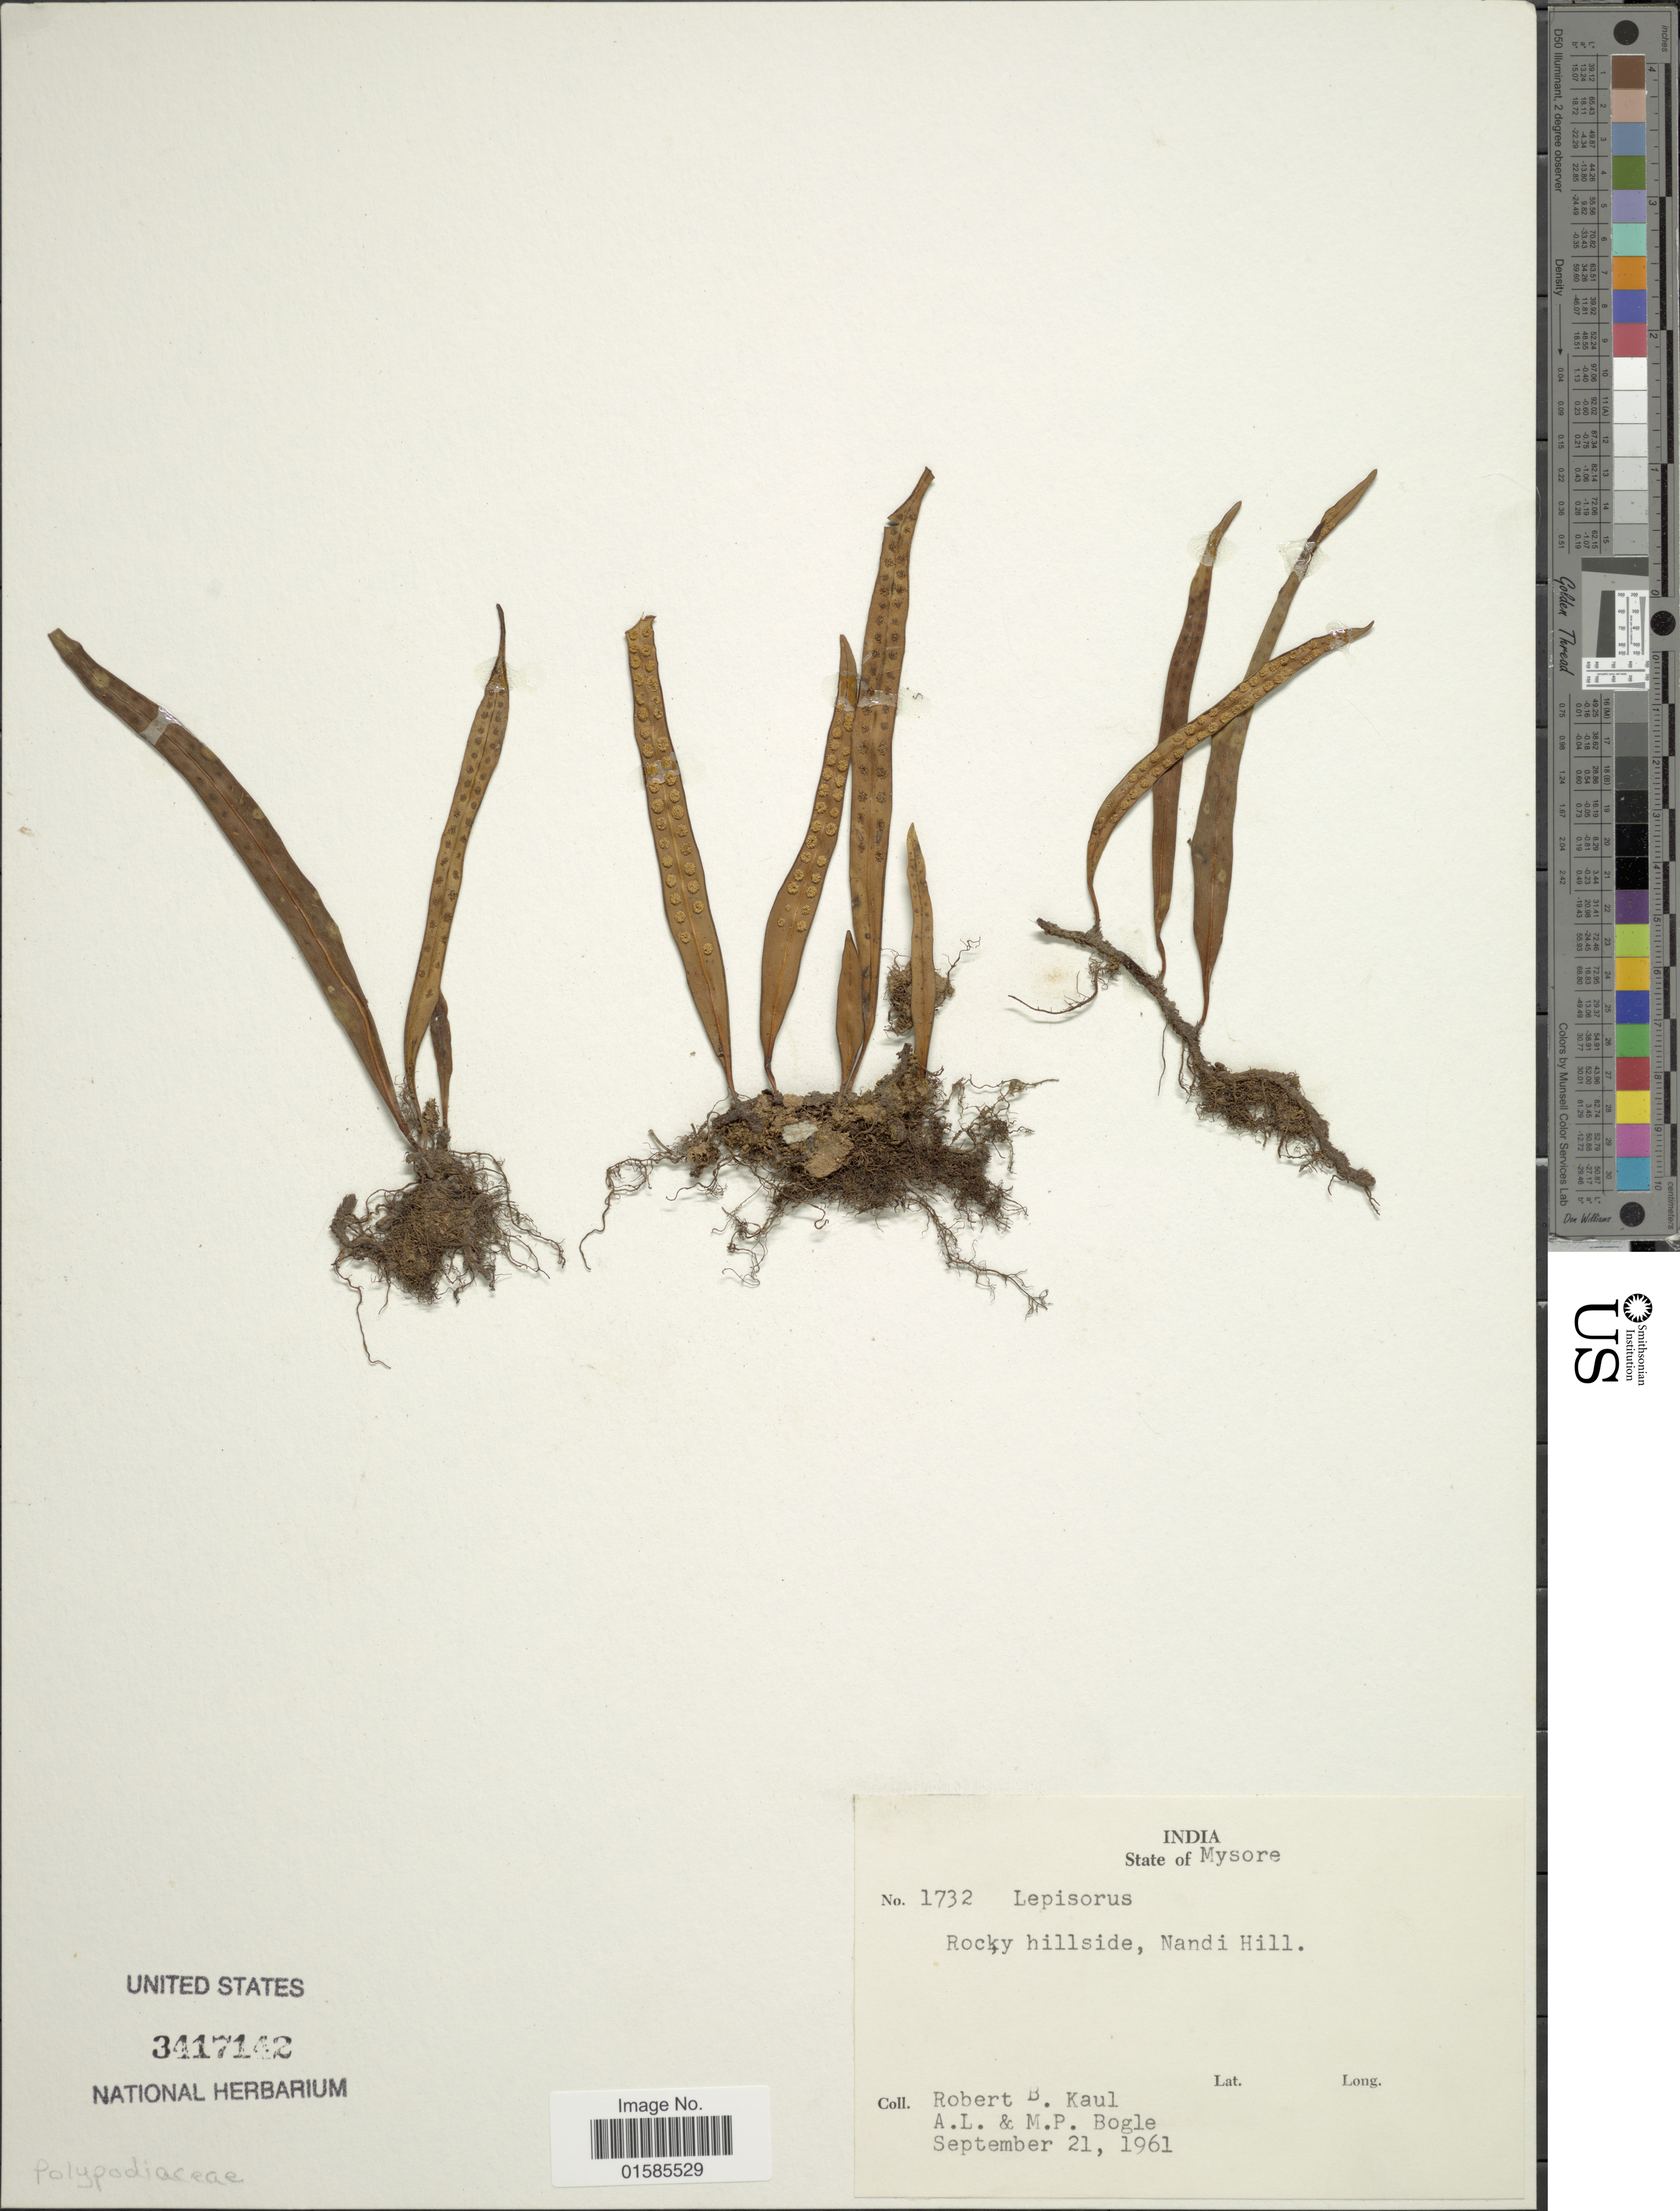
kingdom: Plantae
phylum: Tracheophyta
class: Polypodiopsida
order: Polypodiales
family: Polypodiaceae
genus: Leptochilus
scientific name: Leptochilus sp.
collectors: R. Kaul, Bogle, A.L. & M. Bogle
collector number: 1732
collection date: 1961-09-21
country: India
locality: India, State of Mysore, Nandi Hill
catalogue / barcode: US 3417142